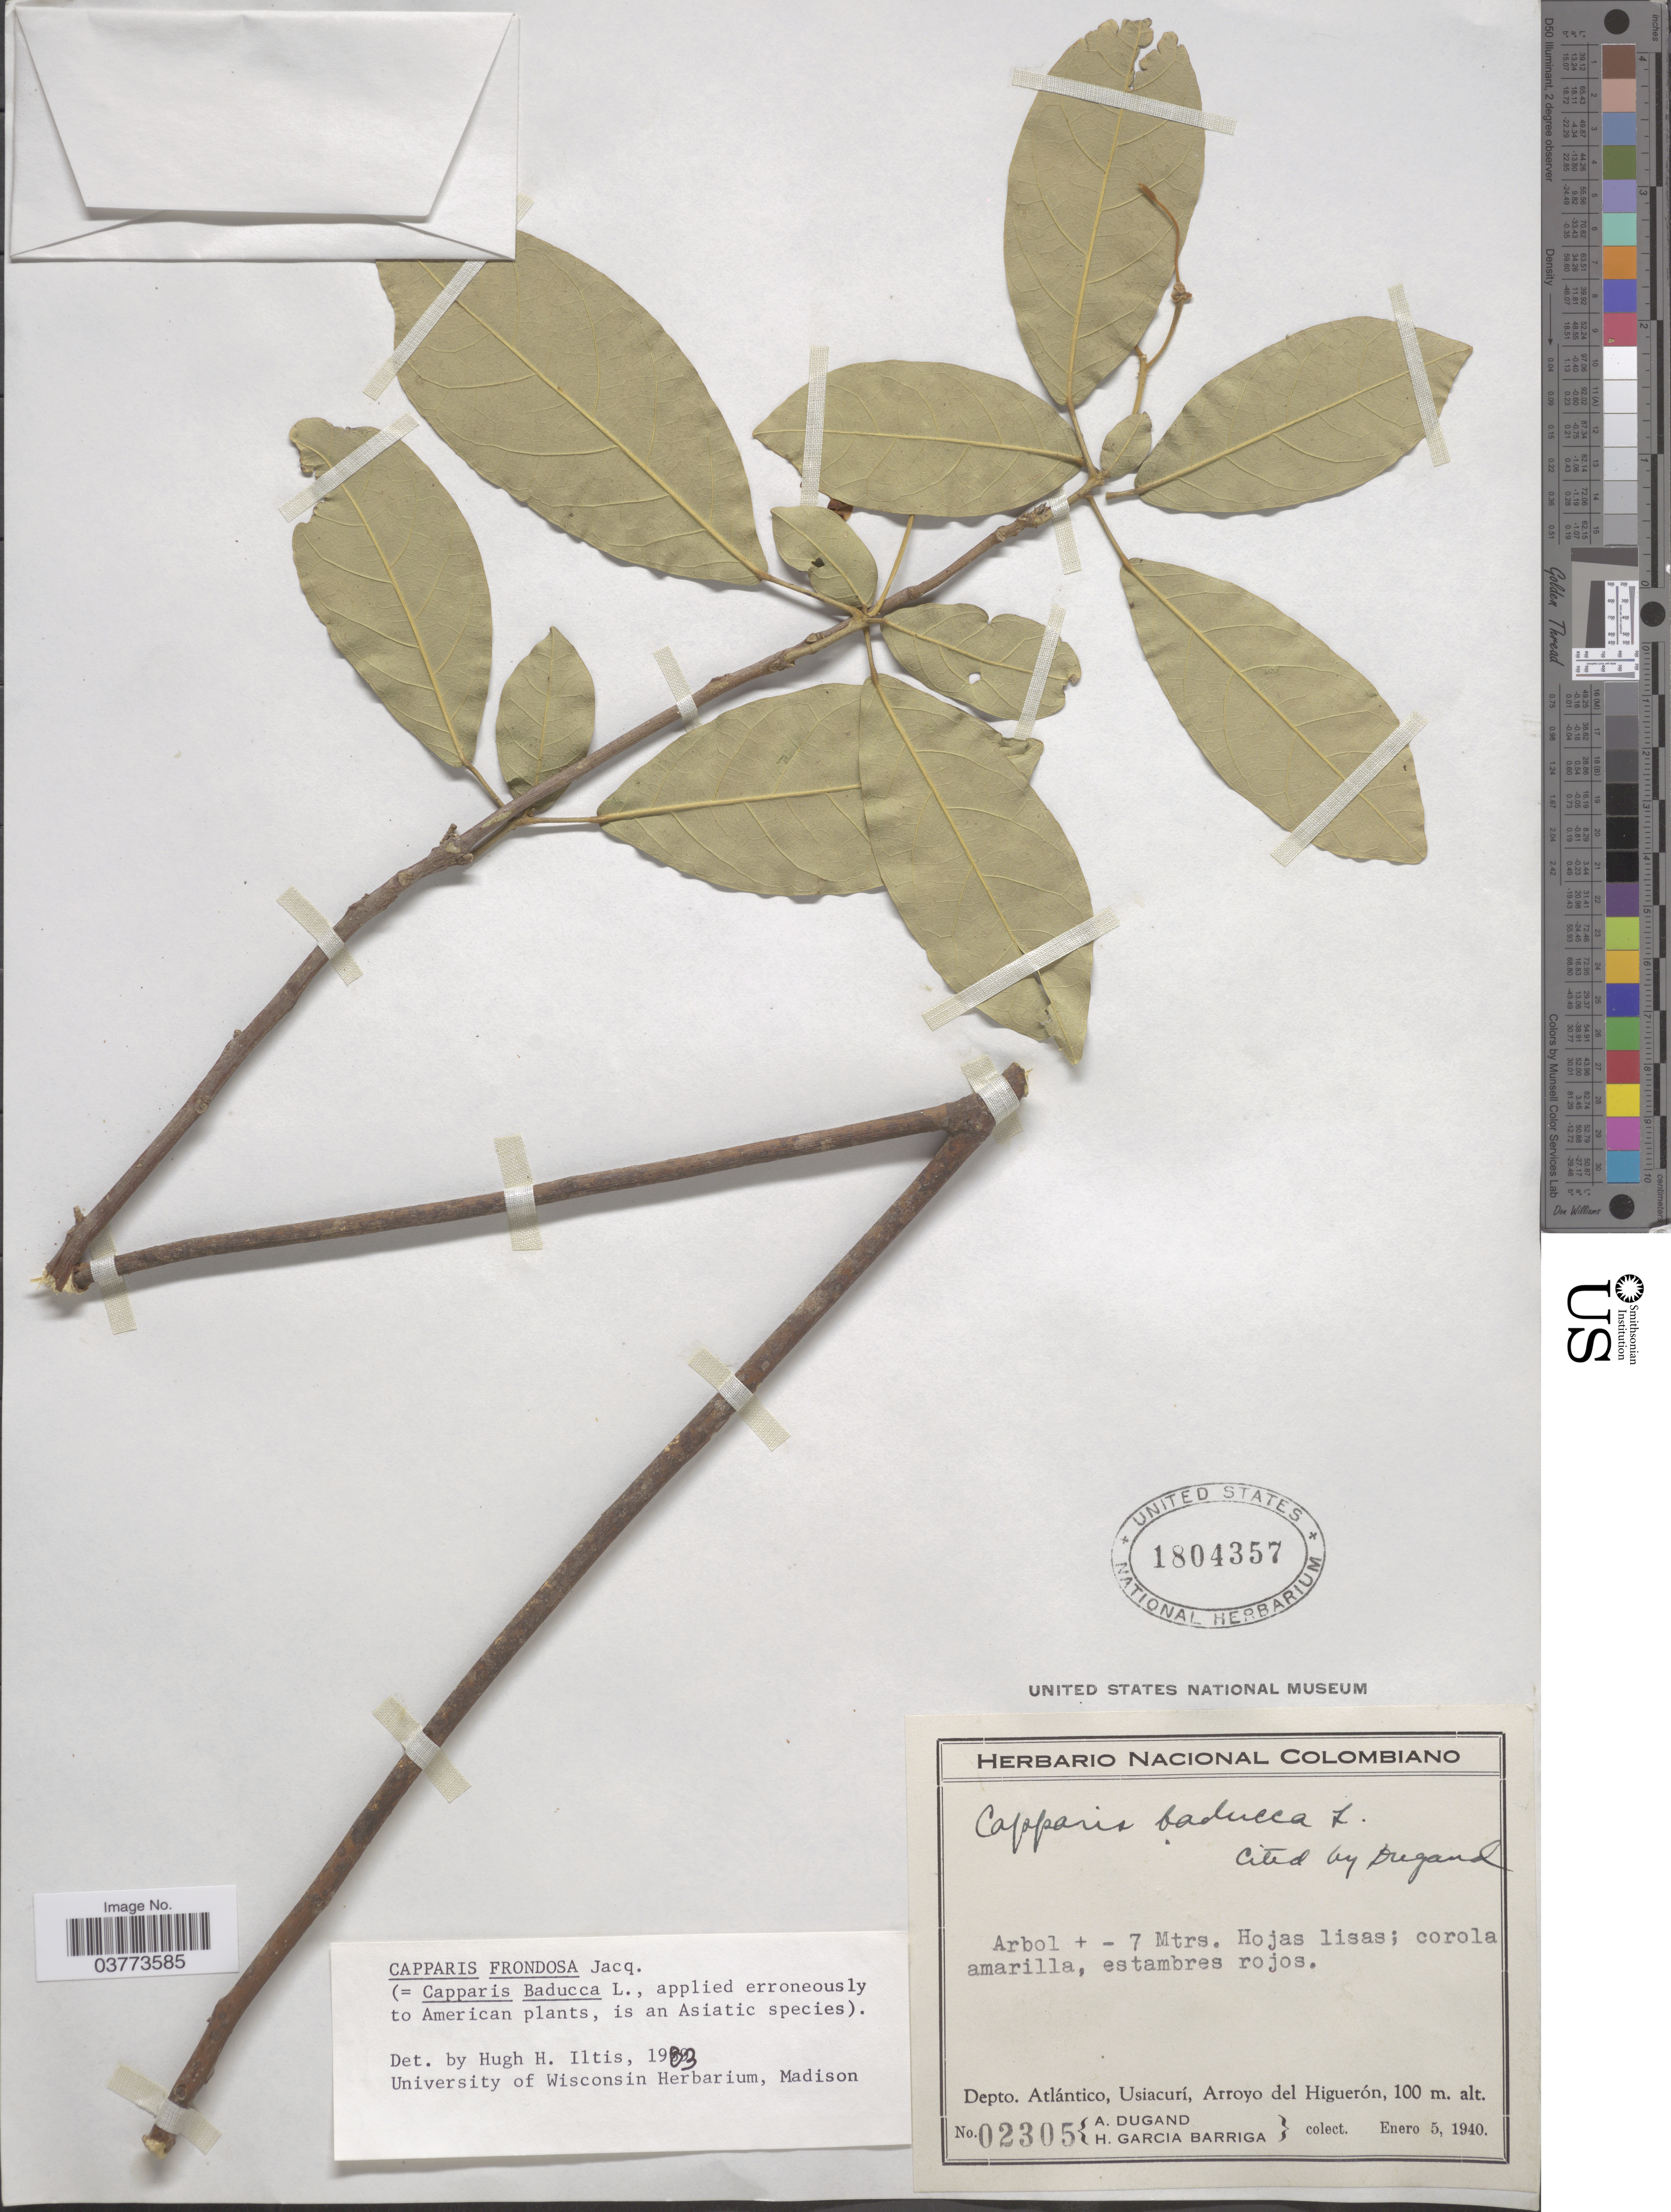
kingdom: Plantae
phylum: Tracheophyta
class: Magnoliopsida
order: Brassicales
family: Capparaceae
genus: Capparidastrum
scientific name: Capparidastrum frondosum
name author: (Jacq.) Cornejo & Iltis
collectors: A. Dugand & H. García Barriga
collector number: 02305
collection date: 1940-01-05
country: Colombia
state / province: Atlántico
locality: Depto. Atlántico, Usiacurí, Arroyo del Higuerón.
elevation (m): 100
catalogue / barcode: US 1804357